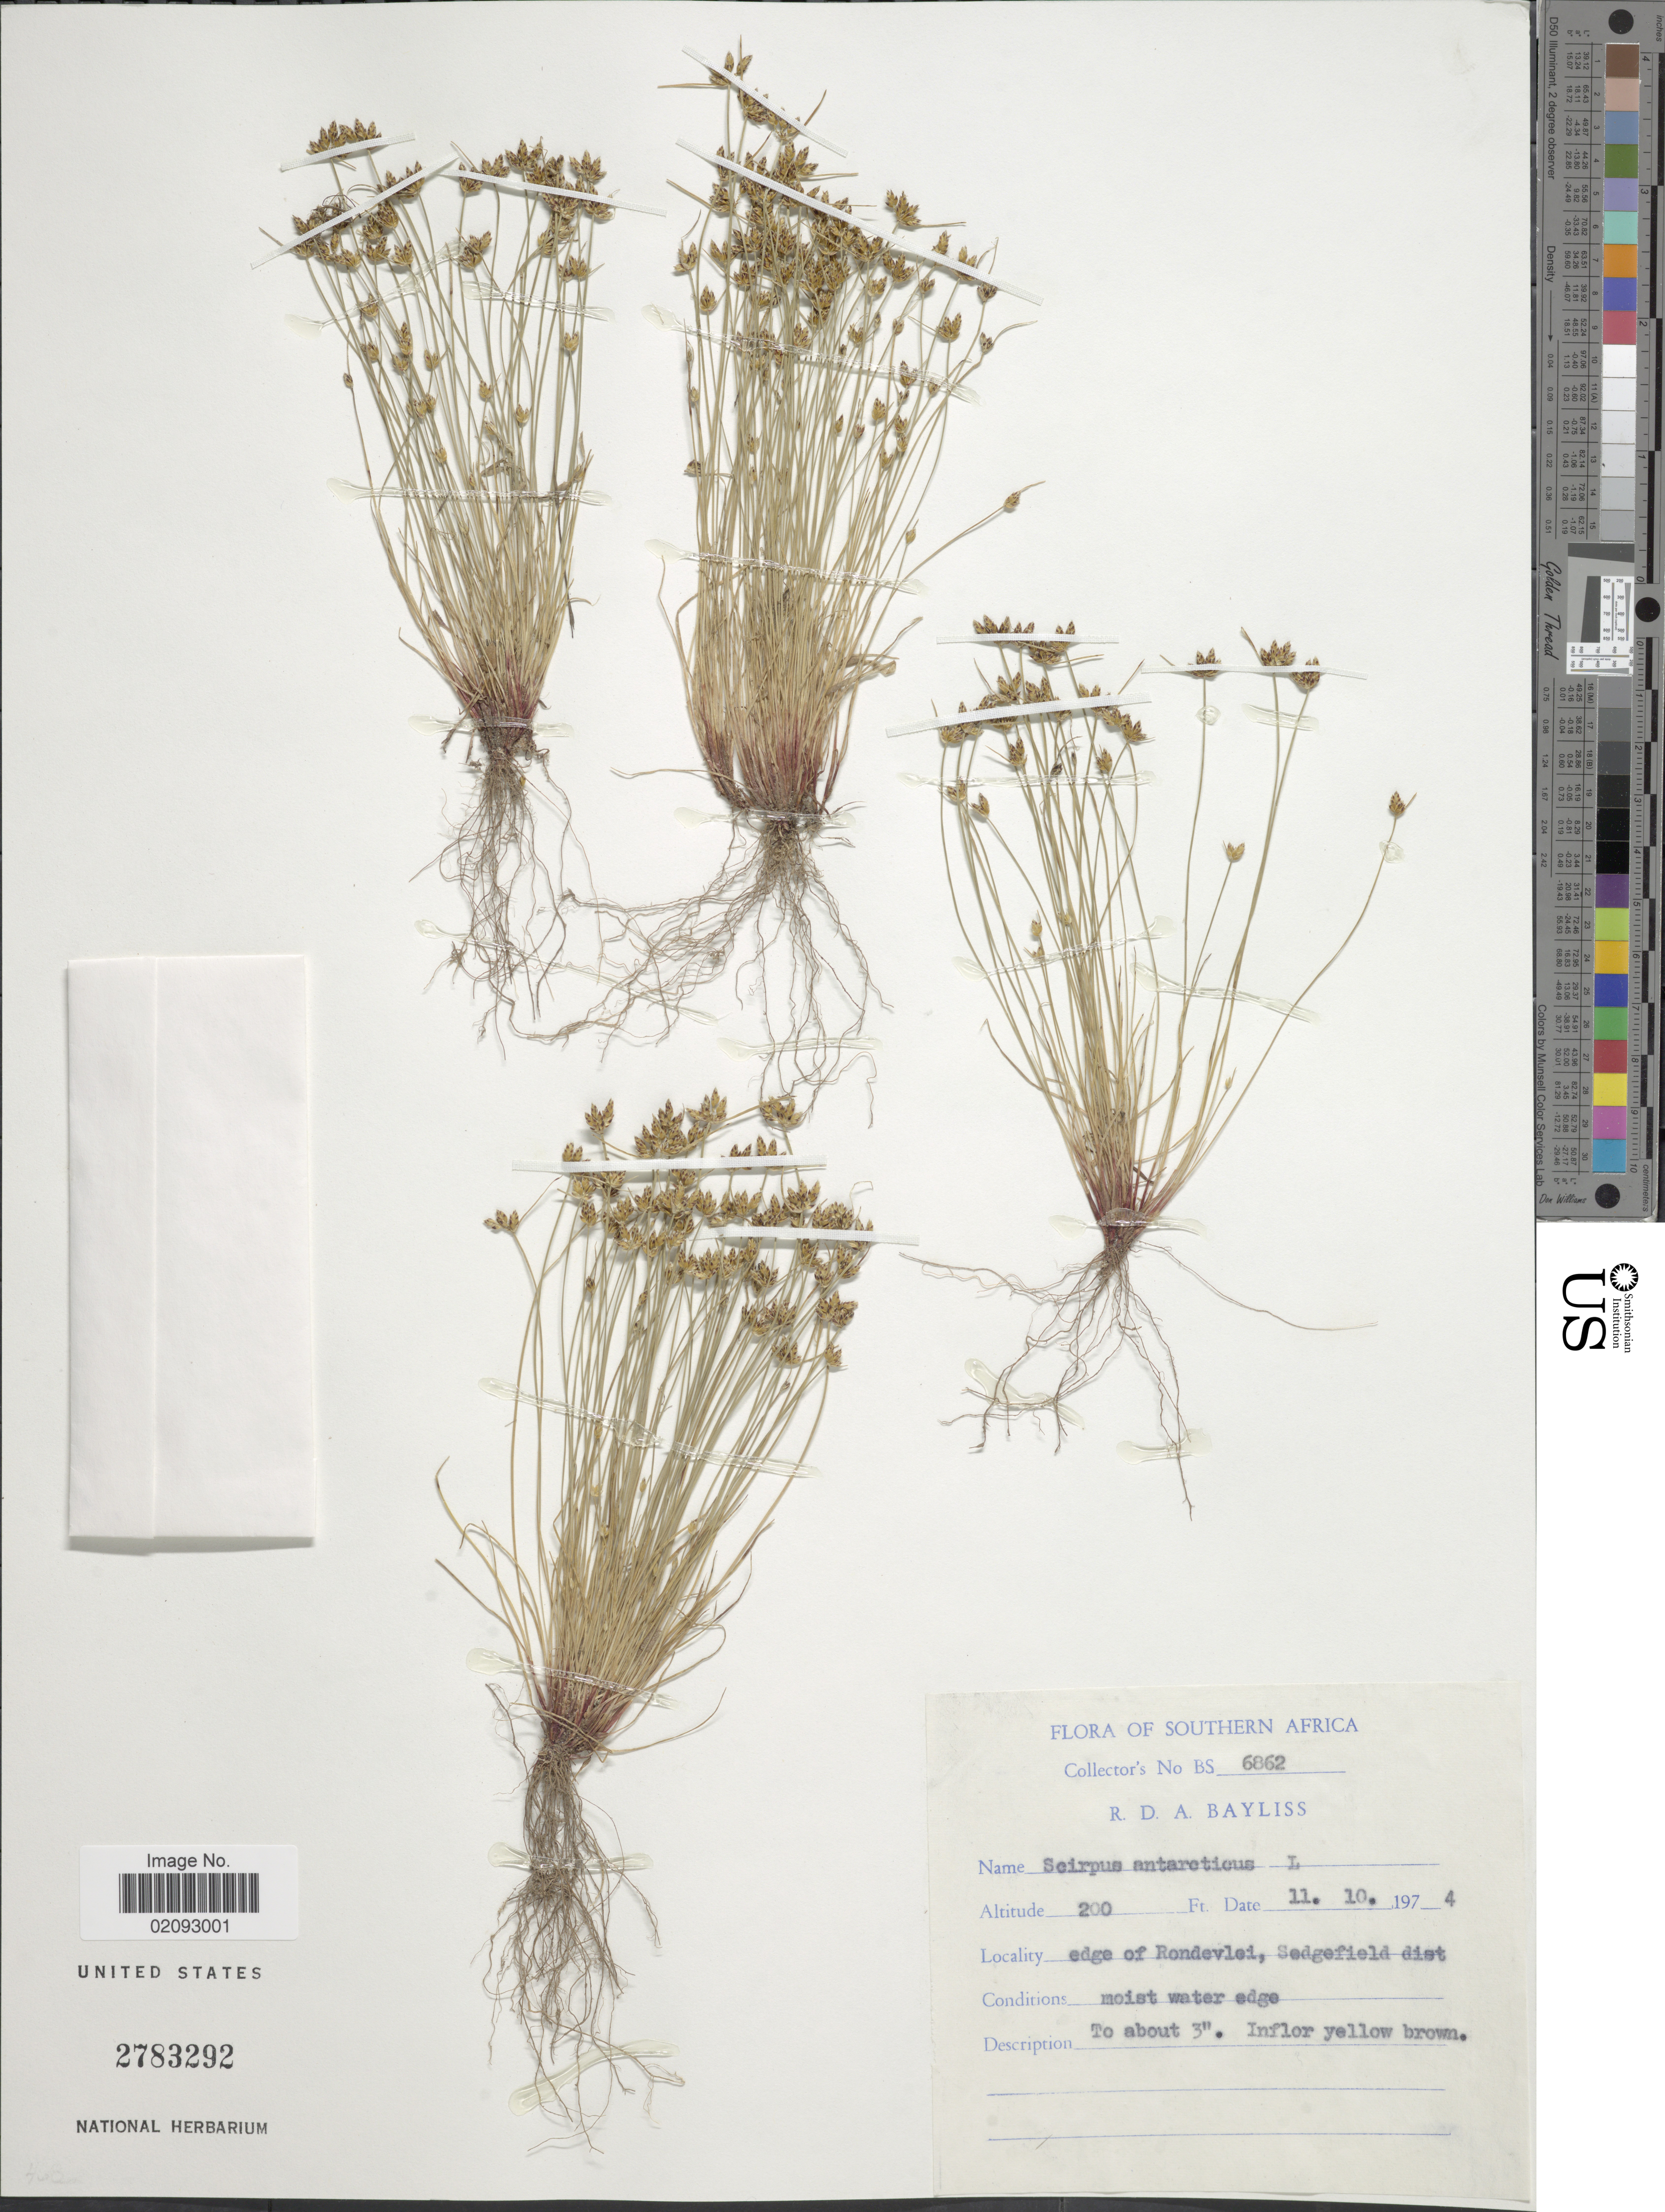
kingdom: Plantae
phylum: Tracheophyta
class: Liliopsida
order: Poales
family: Cyperaceae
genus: Ficinia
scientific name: Ficinia marginata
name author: (Thunb.) Fourc.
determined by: Strong, Mark T., (BOT), Smithsonian Institution - National Museum of Natural History (UNITED STATES)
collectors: R. Bayliss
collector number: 6862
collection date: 1974-10-11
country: South Africa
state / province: Western Cape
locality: Southern Africa, edge of Rondevlei, Sedgefield dist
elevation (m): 61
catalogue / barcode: US 2783292